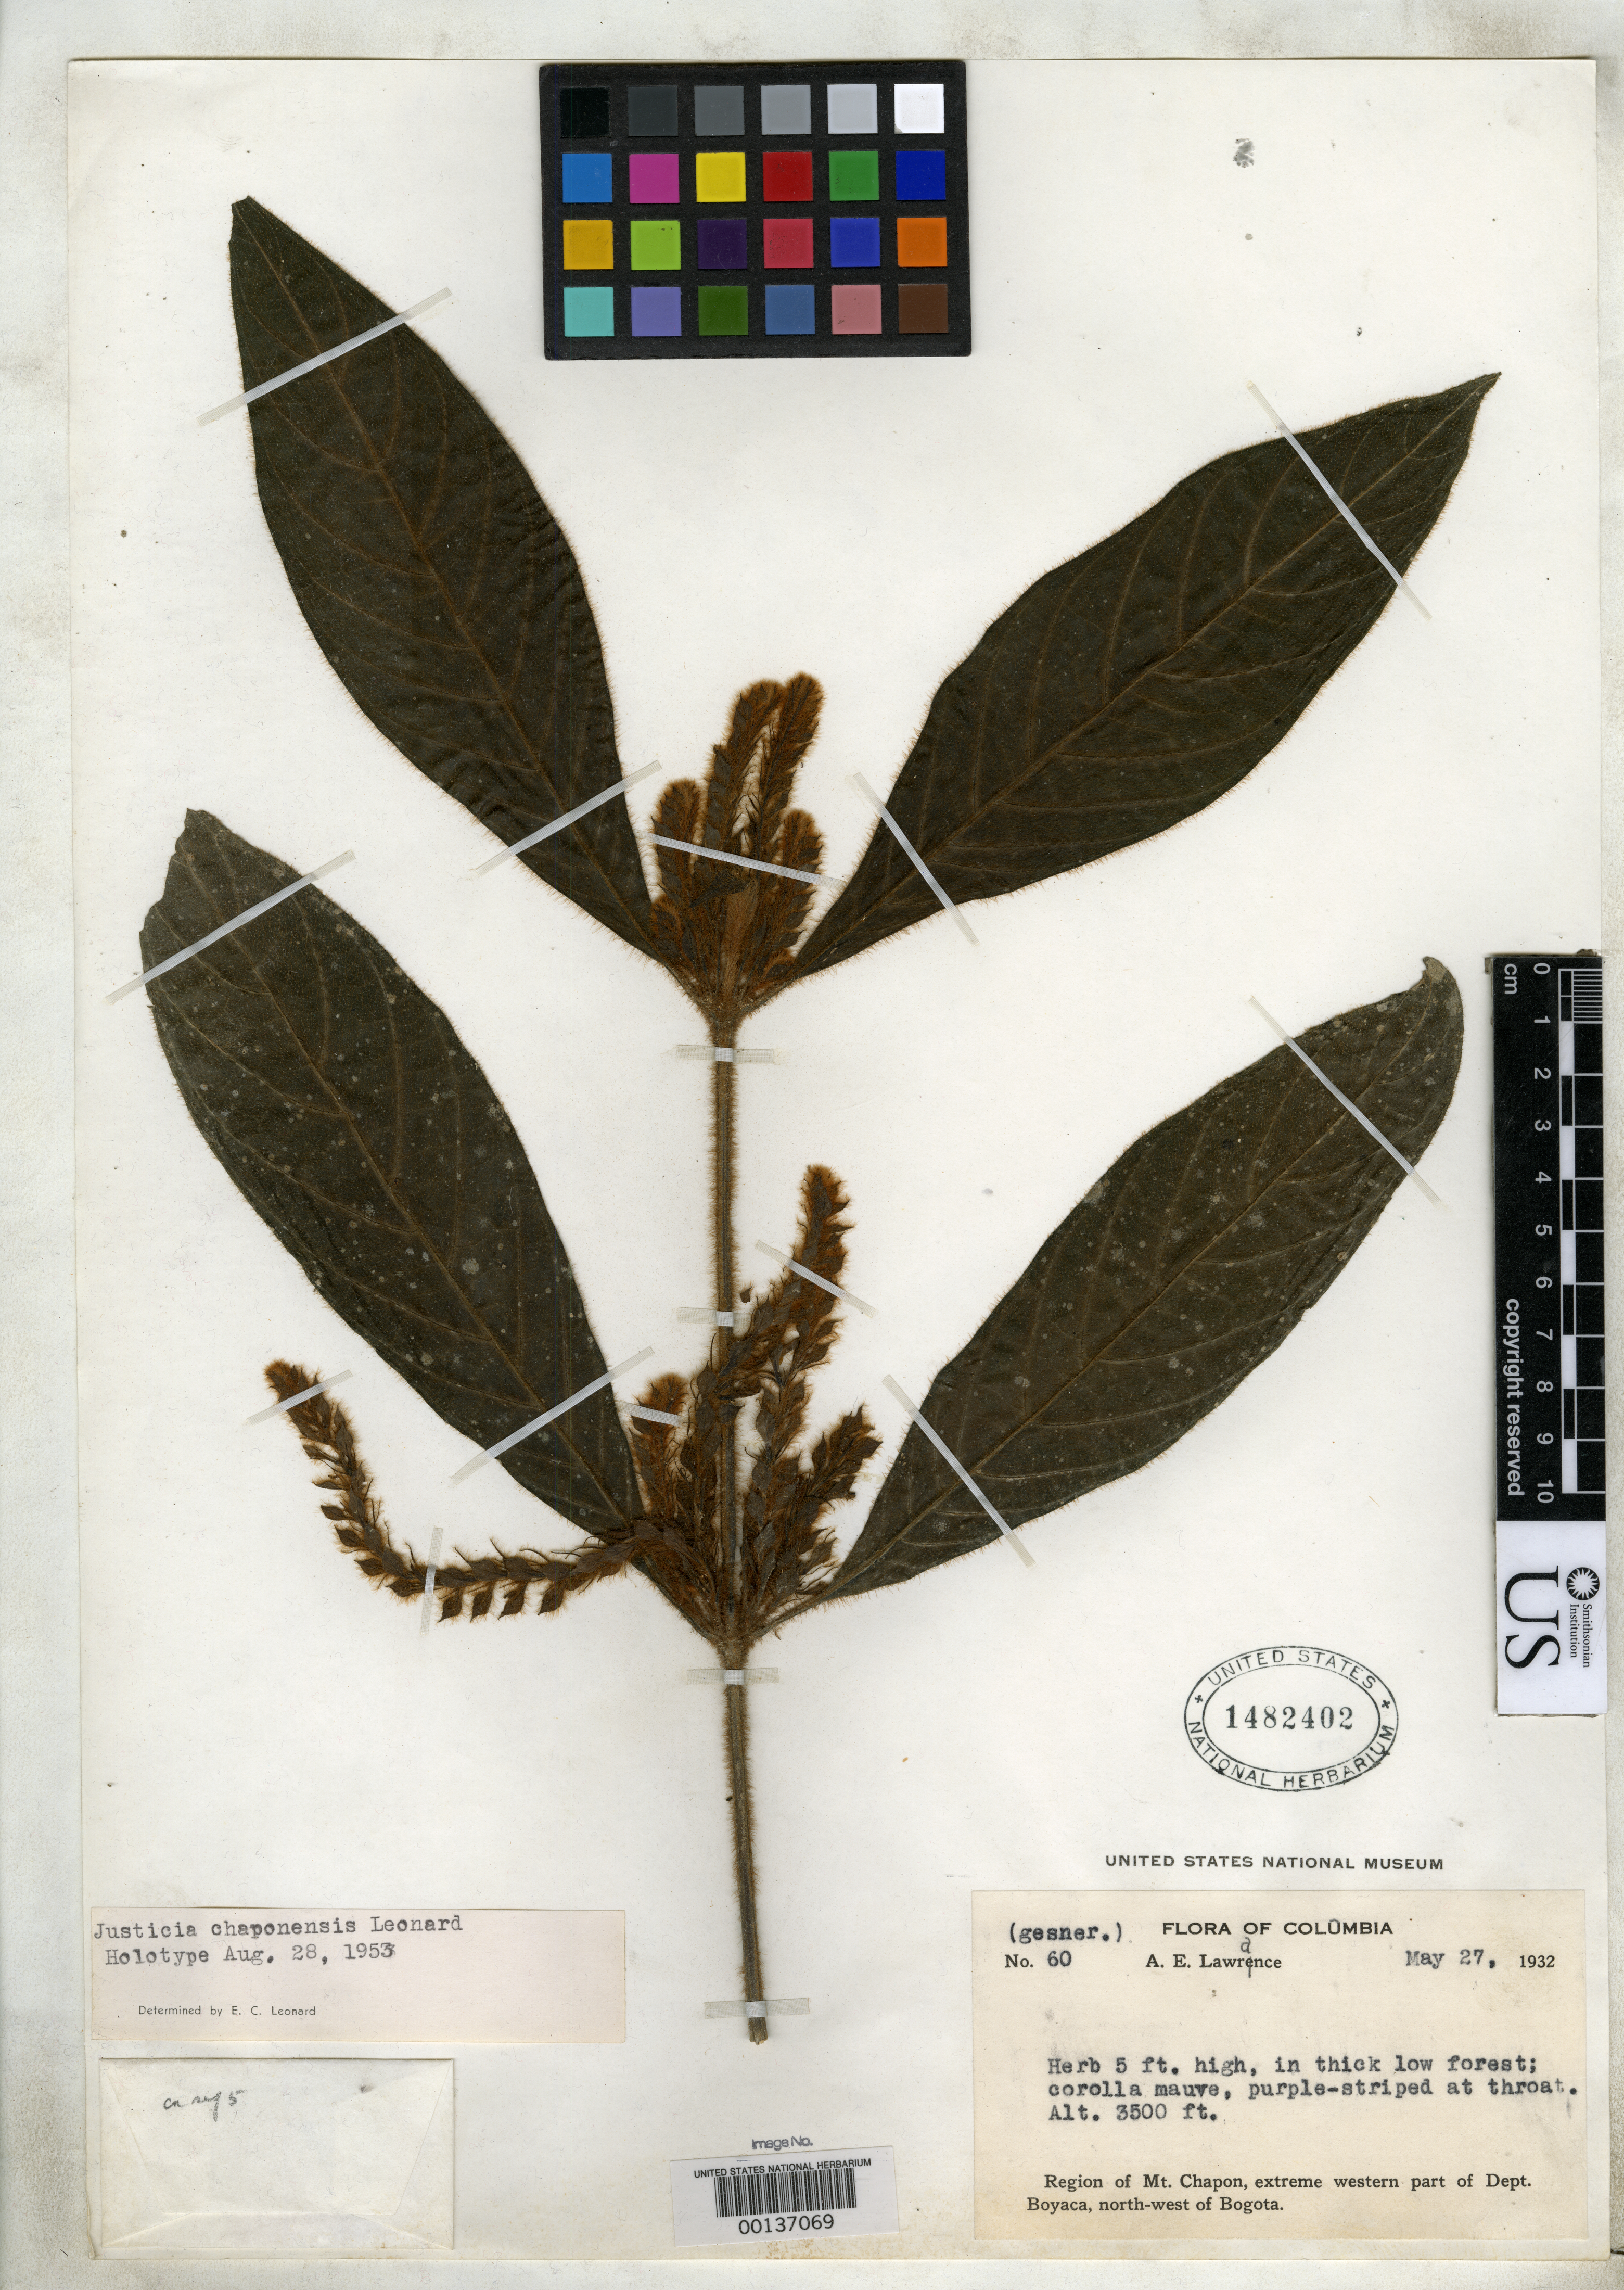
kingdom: Plantae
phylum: Tracheophyta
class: Magnoliopsida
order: Lamiales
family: Acanthaceae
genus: Justicia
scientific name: Justicia chaponensis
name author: Leonard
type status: Holotype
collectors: A. Lawrance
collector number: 60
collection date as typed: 27 May 1932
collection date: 1932-05-27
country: Colombia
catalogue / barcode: US 1482402